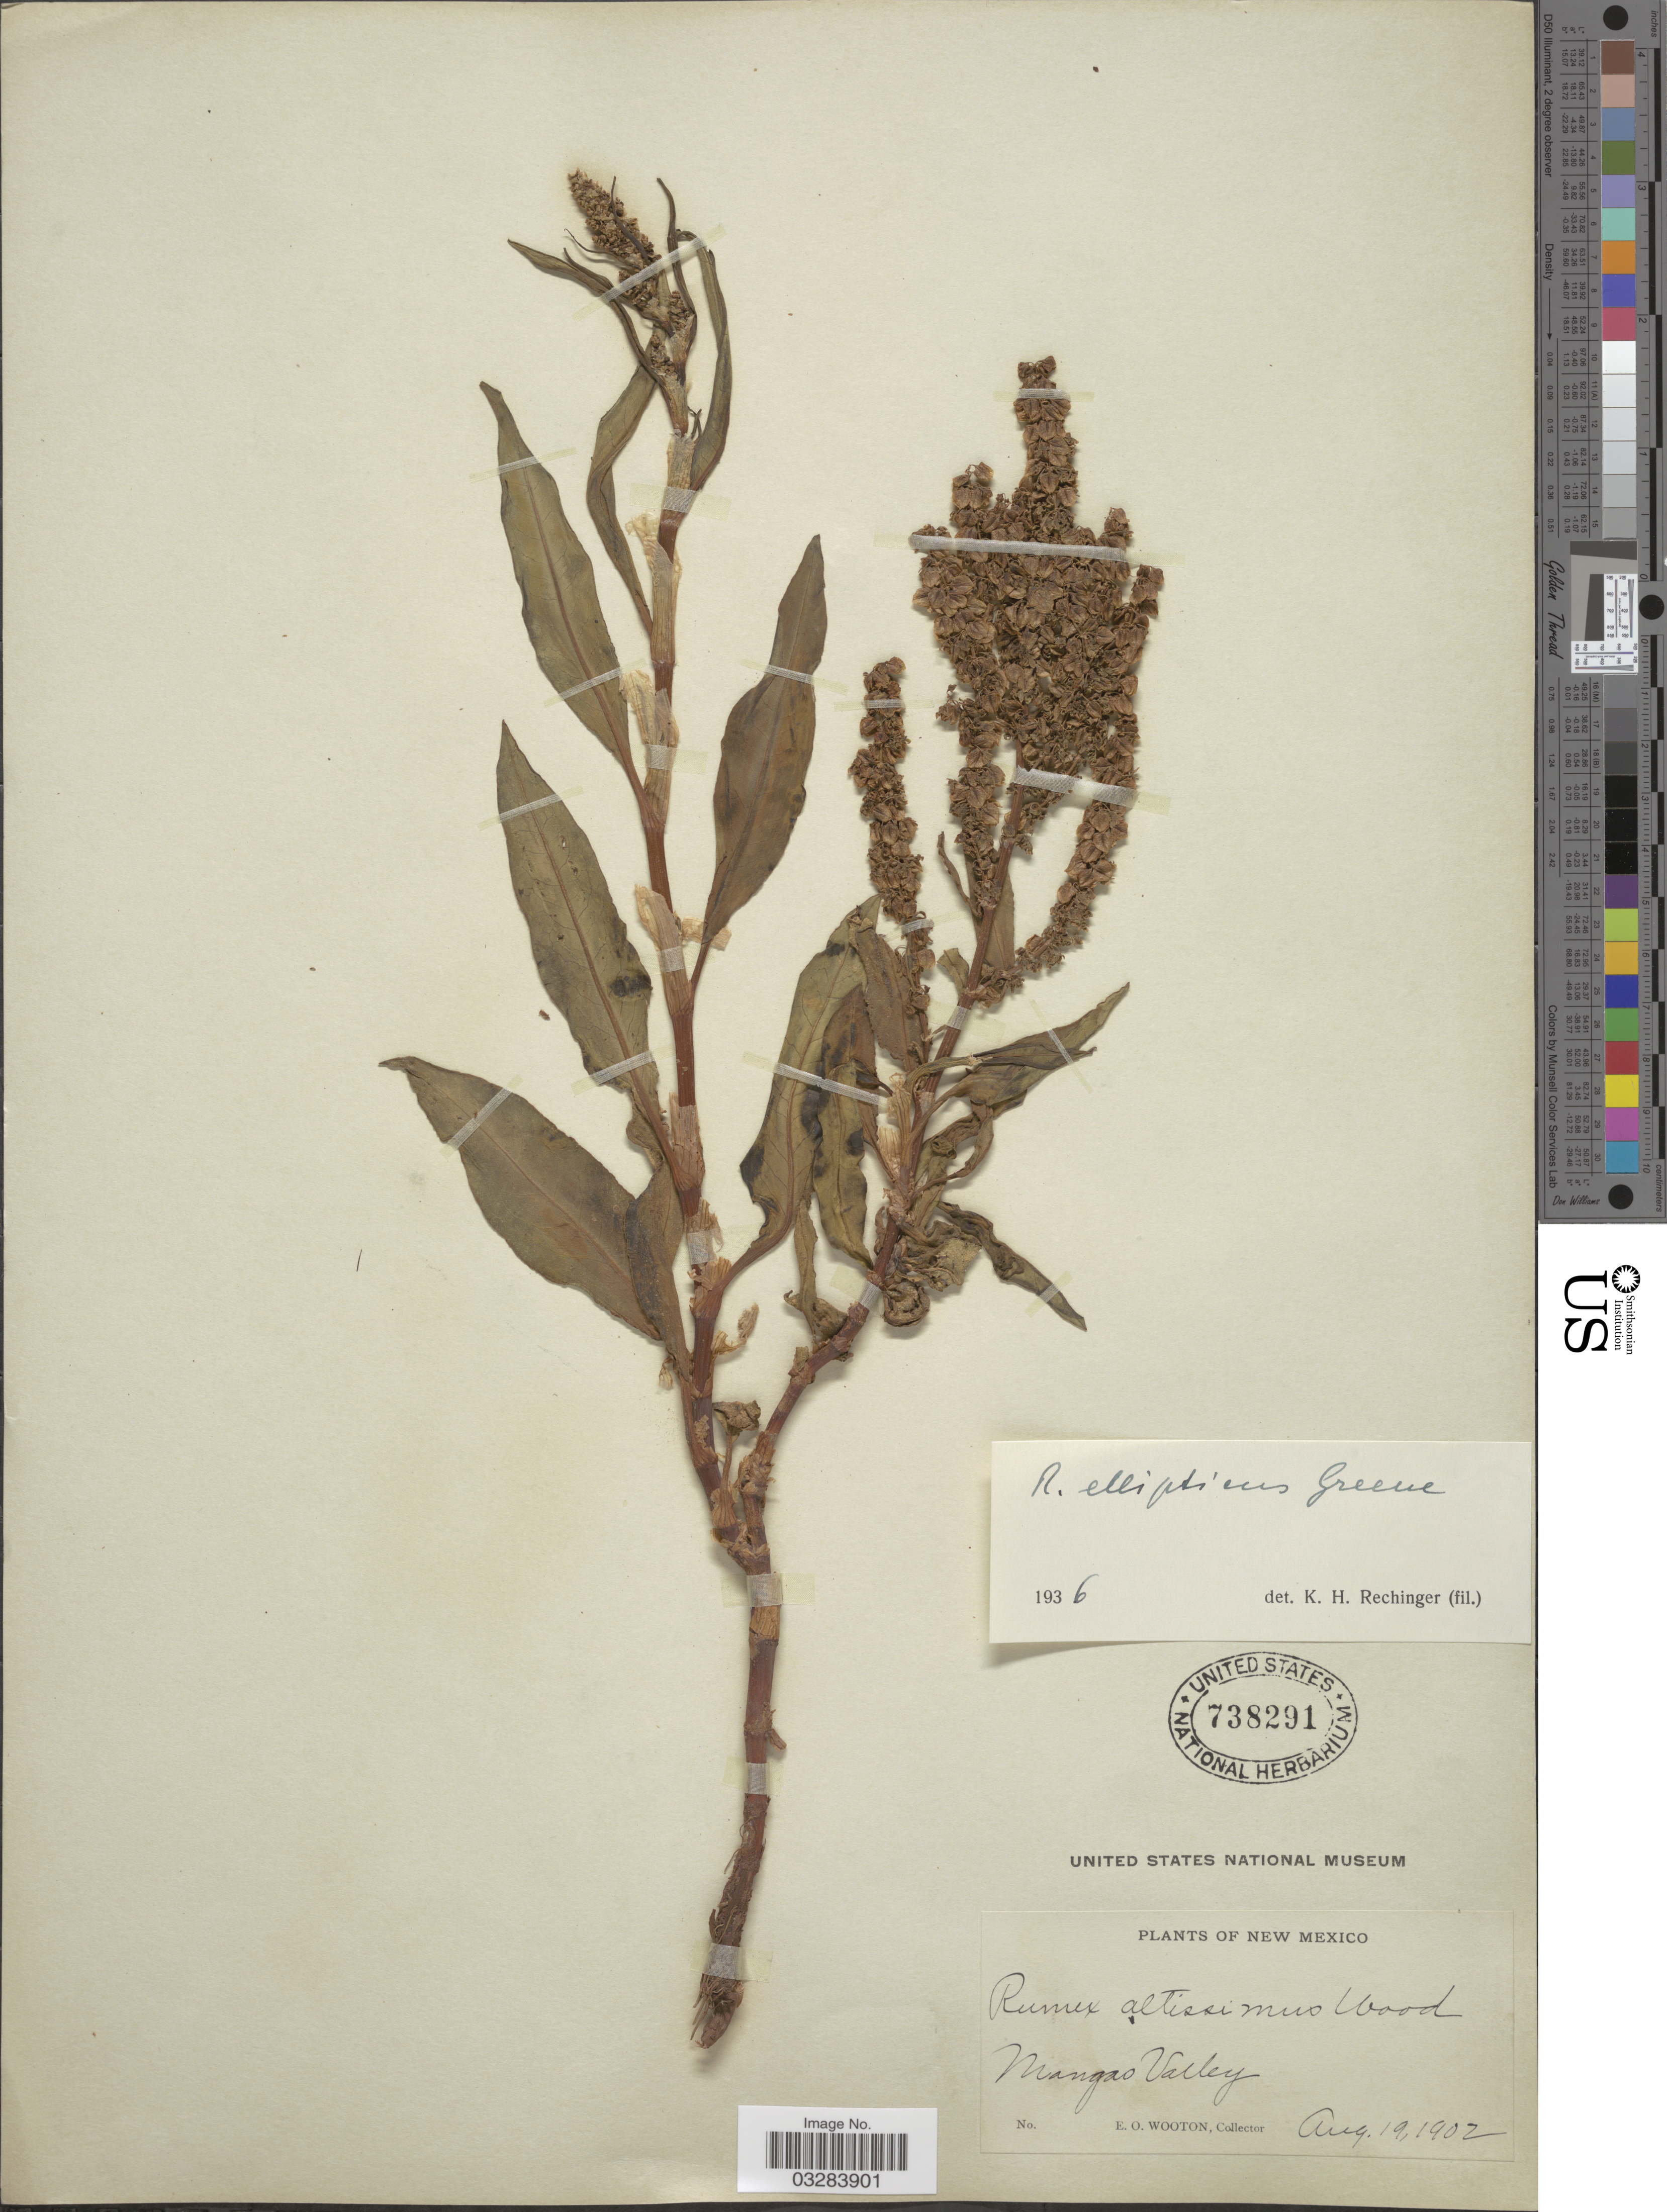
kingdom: Plantae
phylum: Tracheophyta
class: Magnoliopsida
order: Caryophyllales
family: Polygonaceae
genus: Rumex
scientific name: Rumex ellipticus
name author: Greene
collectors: E. O. Wooton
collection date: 1902-08-19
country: United States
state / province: New Mexico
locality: Mangas Valley.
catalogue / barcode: US 738291